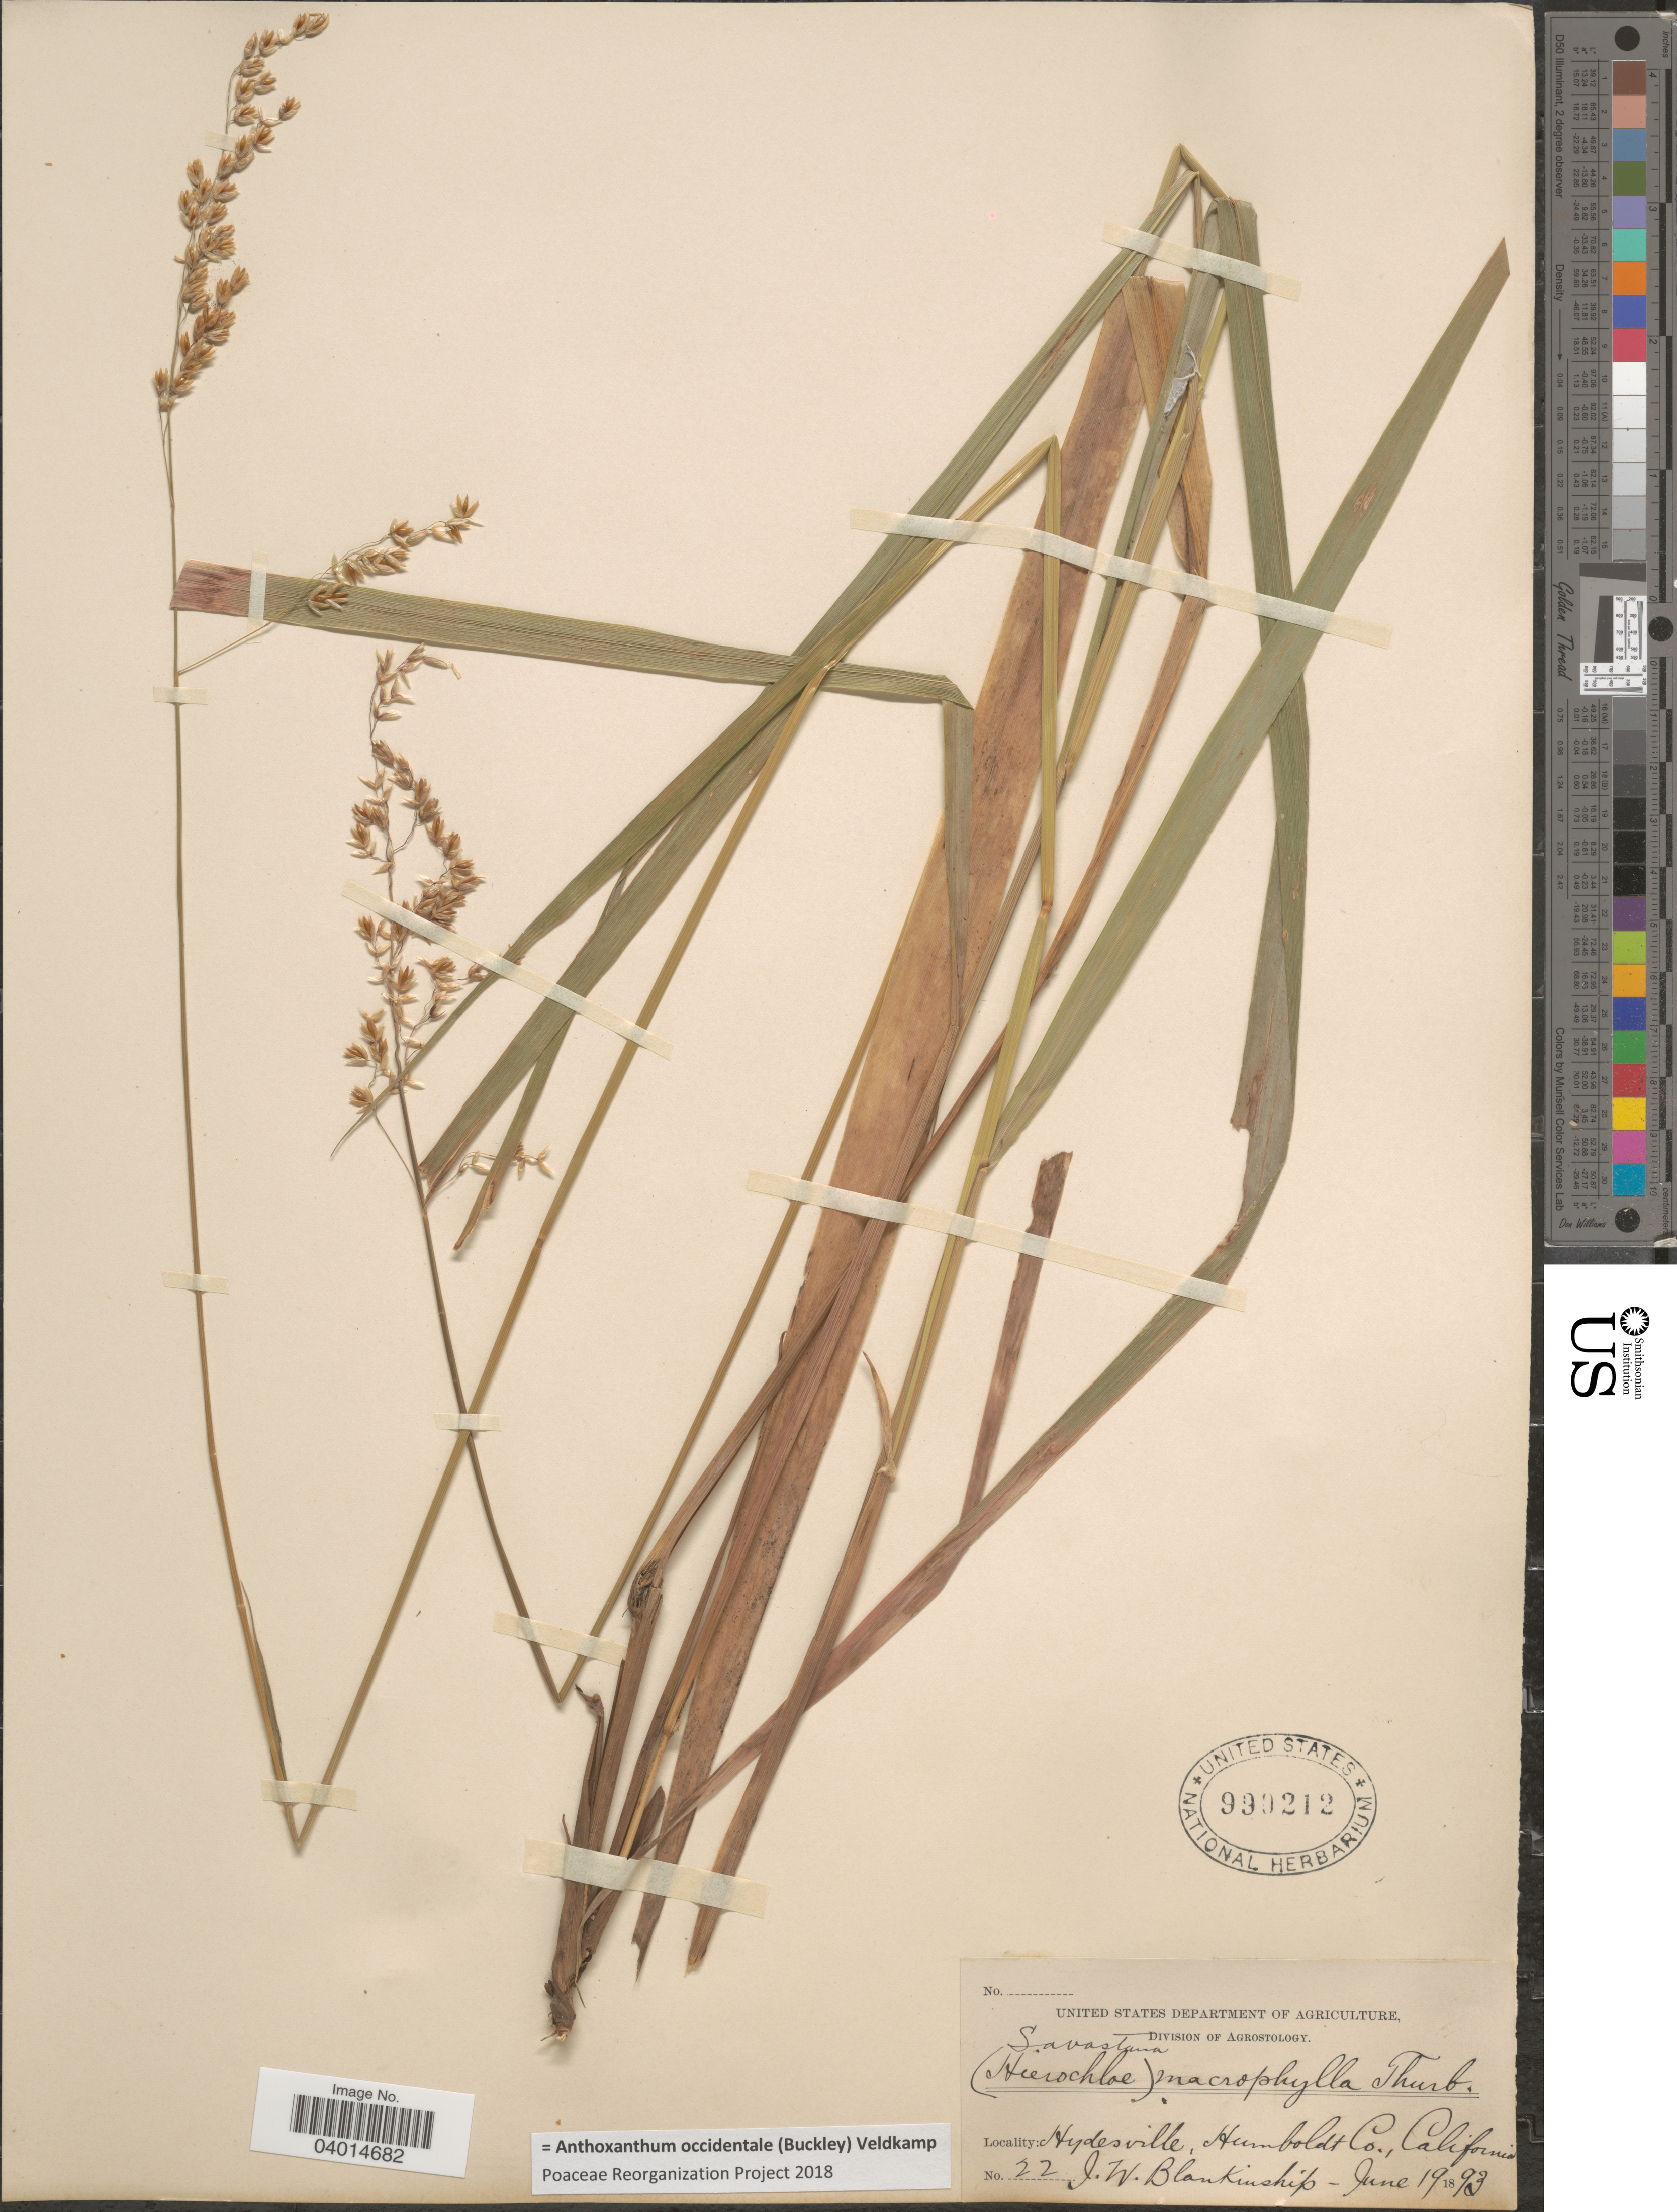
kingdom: Plantae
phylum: Tracheophyta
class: Liliopsida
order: Poales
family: Poaceae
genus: Anthoxanthum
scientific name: Anthoxanthum occidentale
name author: (Buckley) Veldkamp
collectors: J. W. Blankinship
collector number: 22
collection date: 1893-06-19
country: United States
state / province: California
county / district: Humboldt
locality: Hydesville, Humboldt Co.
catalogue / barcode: US 990212